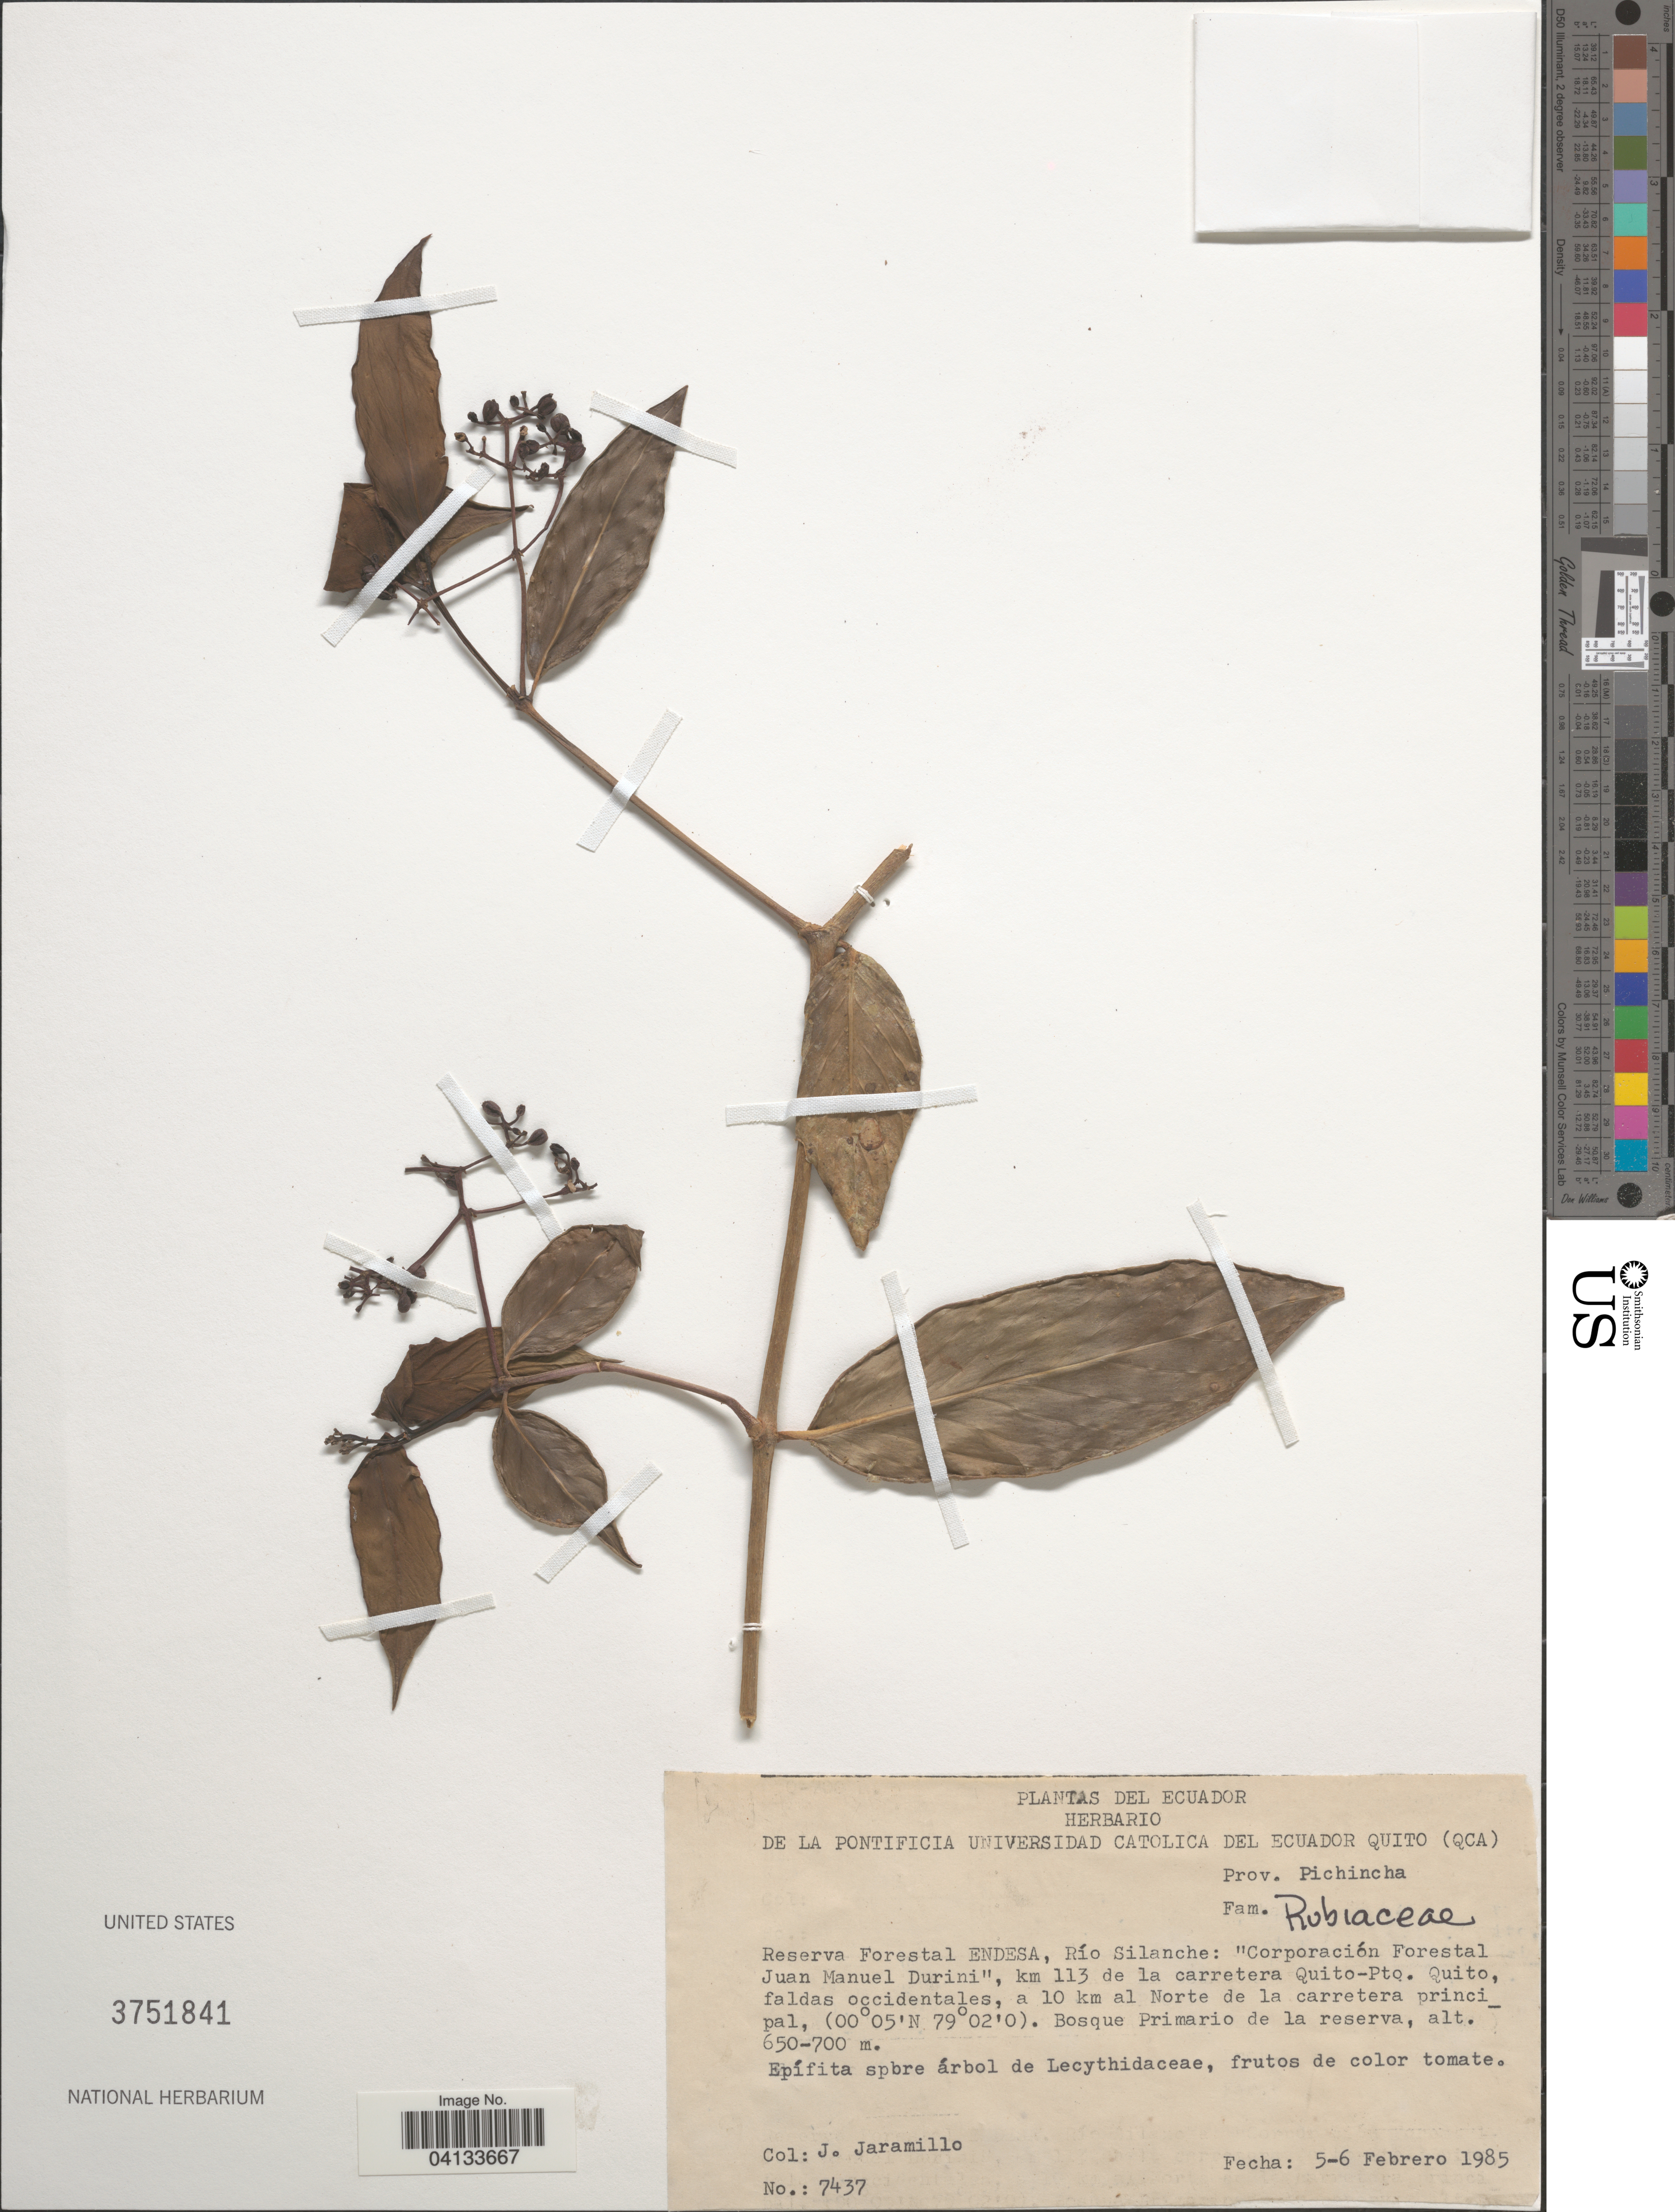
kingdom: Plantae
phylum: Tracheophyta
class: Magnoliopsida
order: Gentianales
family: Rubiaceae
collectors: J. Jaramillo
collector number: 7437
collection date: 1985-02-05/1985-02-06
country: Ecuador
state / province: Pichincha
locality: Reserva Forestal ENDESA, Río Silanche: "Corporación Forestal Juan Manuel Durini", km 113 de la carretera Quito-Pto. Quito, faldas occidentales, a 10 km al Norte de la carretera principal.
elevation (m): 650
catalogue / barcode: US 3751841